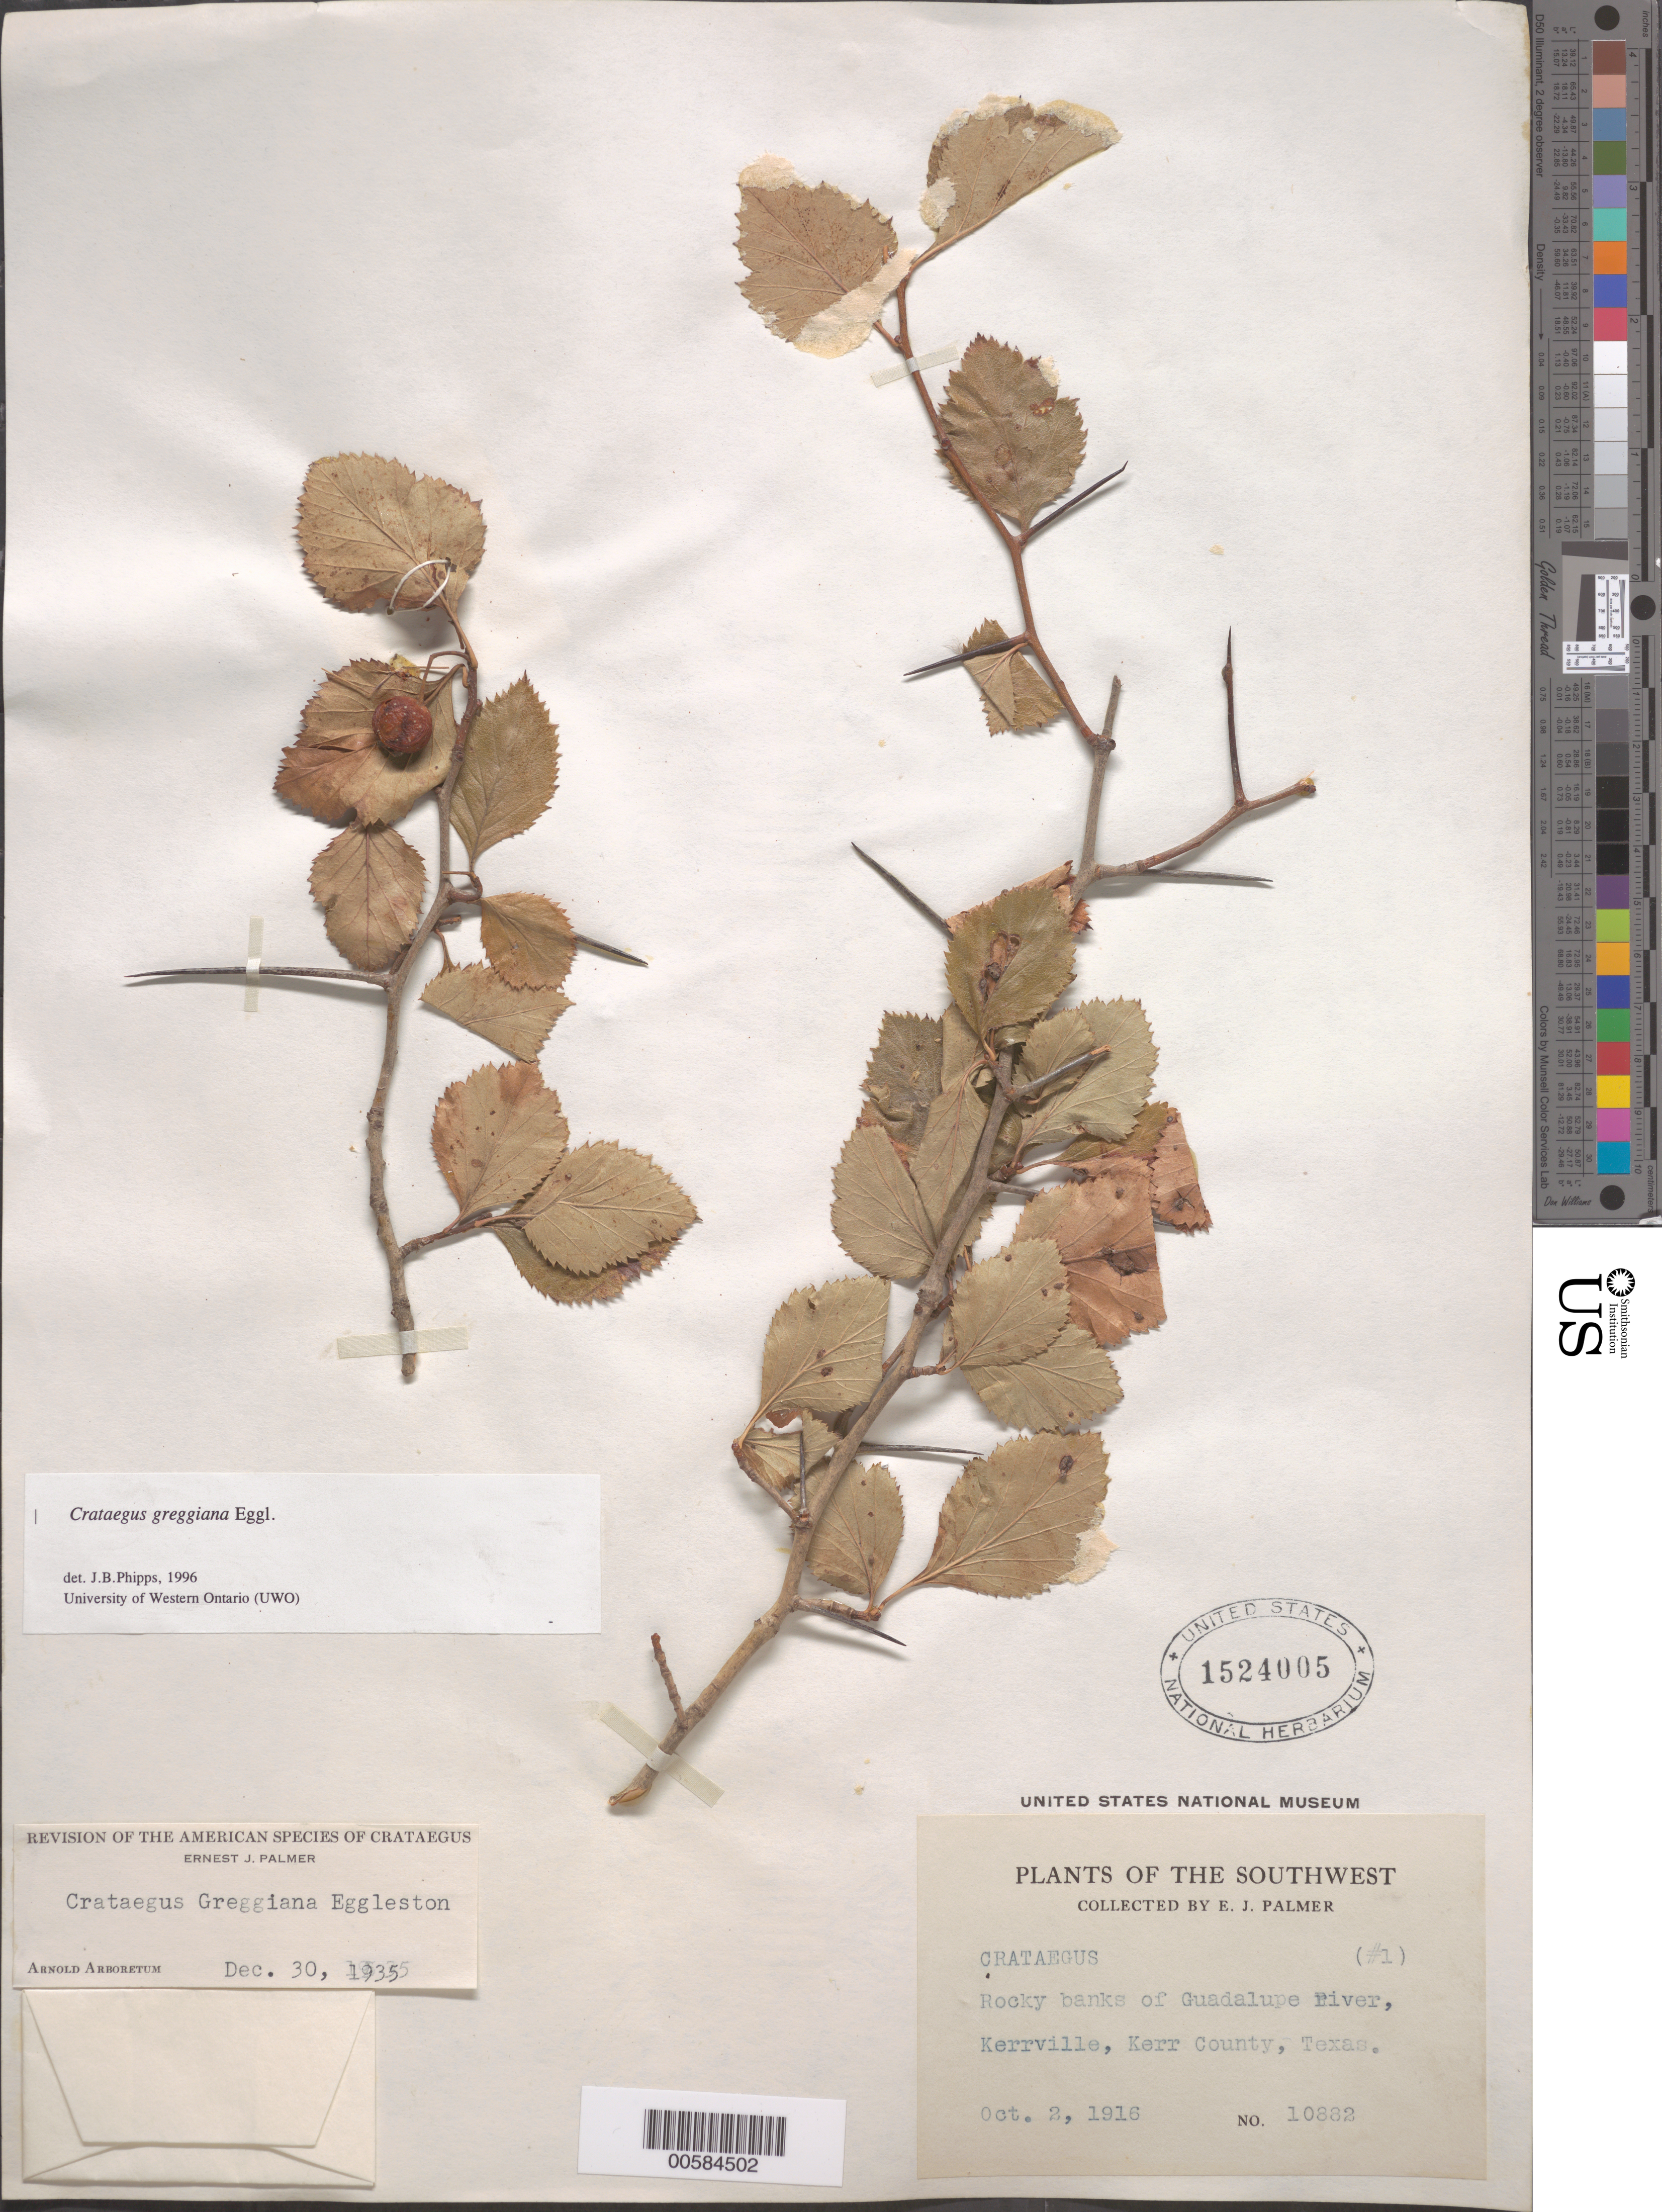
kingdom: Plantae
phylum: Tracheophyta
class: Magnoliopsida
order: Rosales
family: Rosaceae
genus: Crataegus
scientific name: Crataegus greggiana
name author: Eggl.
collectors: E. J. Palmer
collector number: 10882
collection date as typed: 02 Oct 1916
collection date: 1916-10-02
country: United States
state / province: Texas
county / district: Kerr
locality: Kerrville, Guadeloup River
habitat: Rocky banks of river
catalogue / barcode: US 1524005